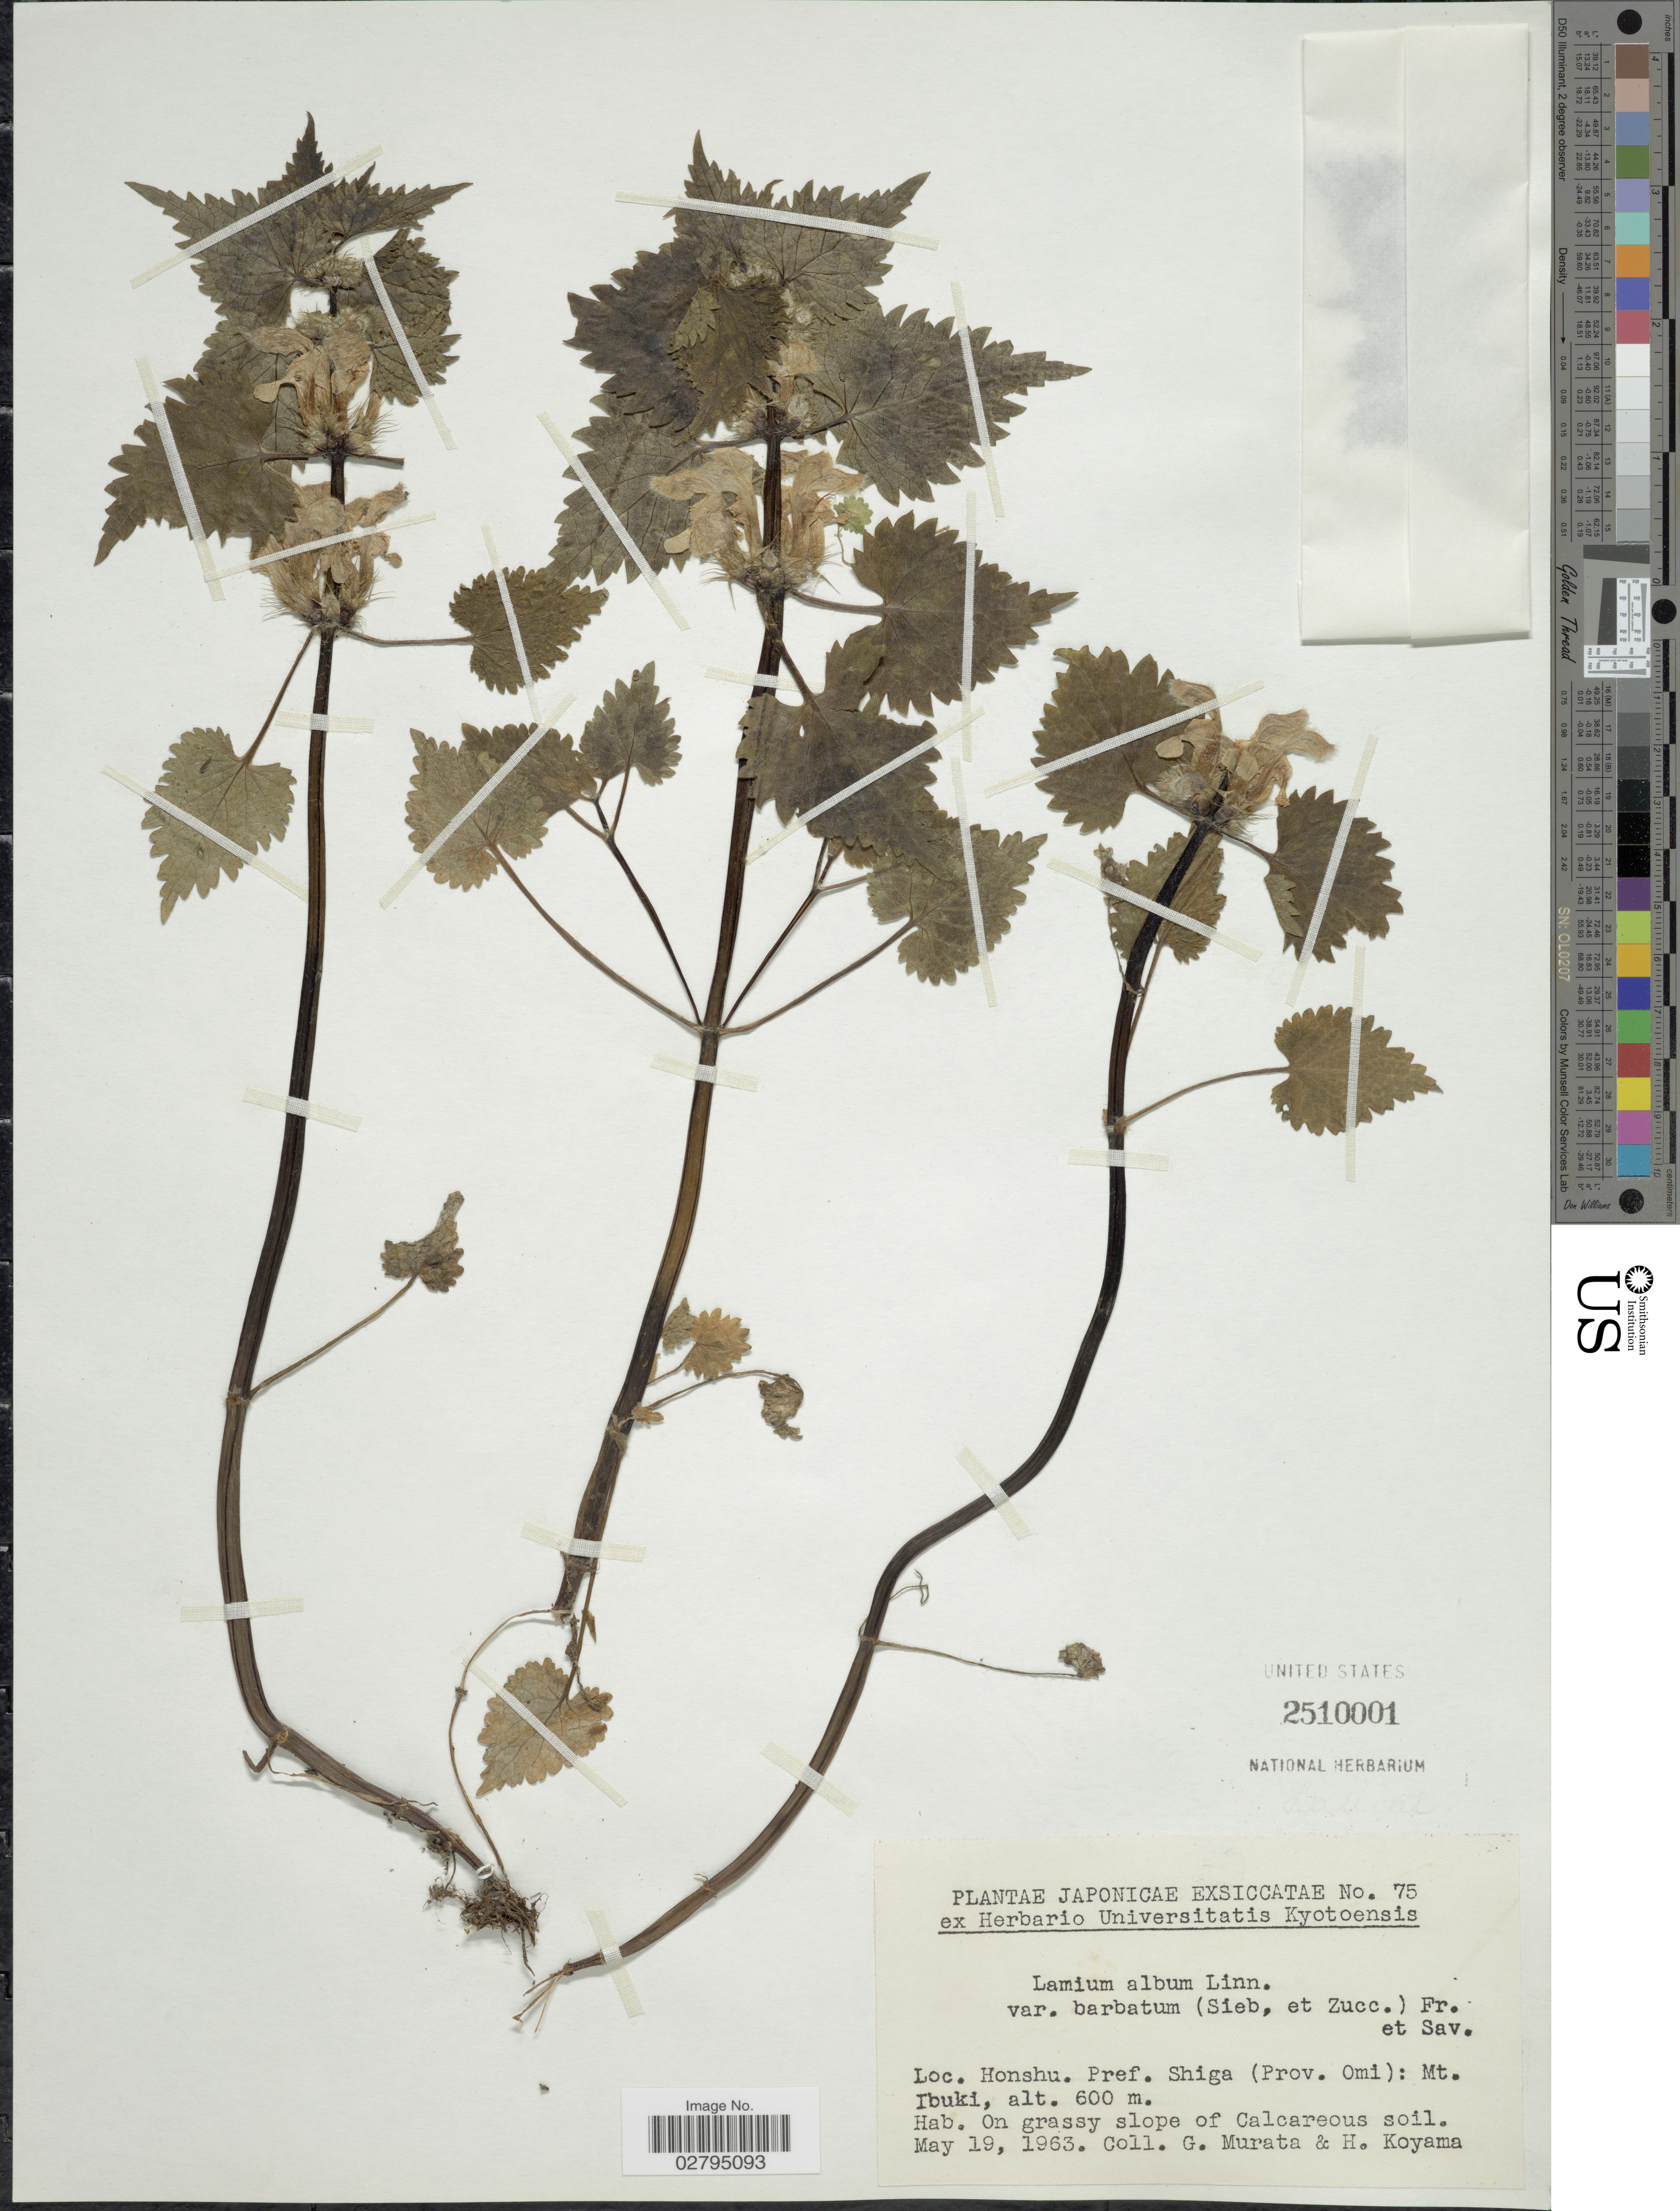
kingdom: Plantae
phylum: Tracheophyta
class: Magnoliopsida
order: Lamiales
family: Lamiaceae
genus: Lamium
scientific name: Lamium album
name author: L.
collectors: G. Murata & H. Koyama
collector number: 75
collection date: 1963-05-19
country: Japan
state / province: Siga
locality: Honshu. Pref. Shiga (Prov. Omi): Mt. Ibuki.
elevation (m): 600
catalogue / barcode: US 2510001